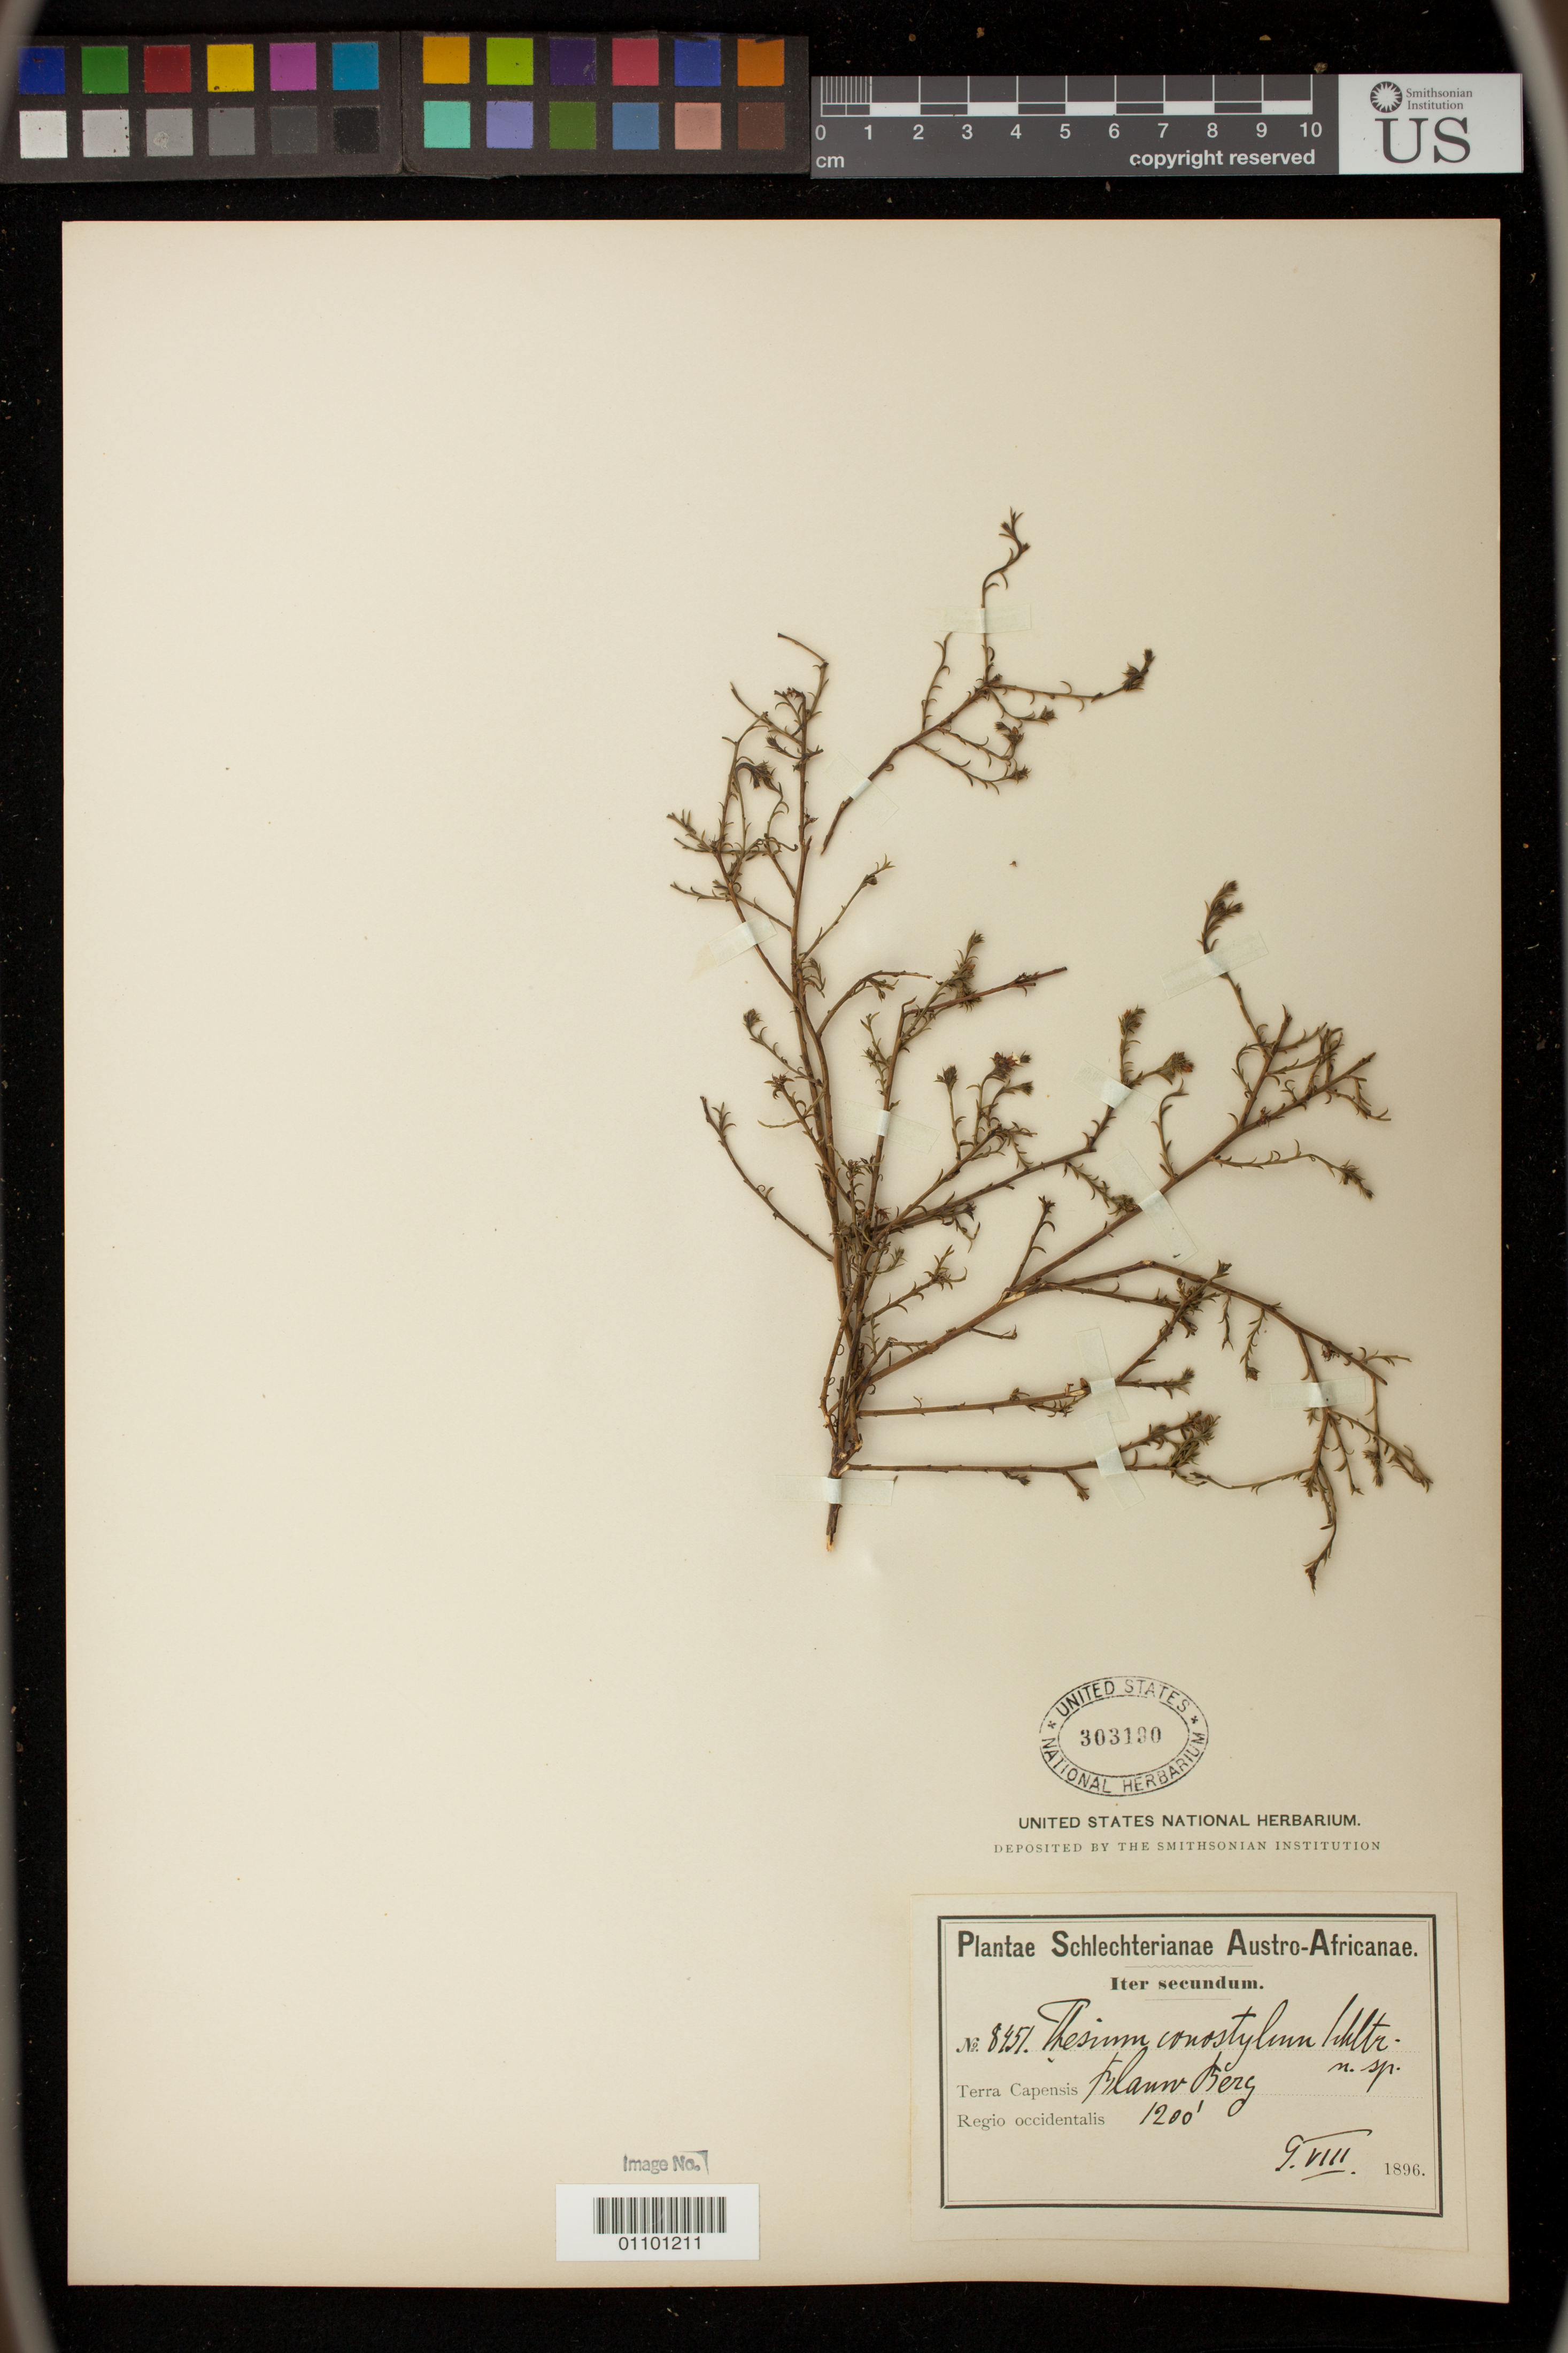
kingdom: Plantae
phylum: Tracheophyta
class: Magnoliopsida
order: Santalales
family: Thesiaceae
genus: Thesium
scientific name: Thesium conostylum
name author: Schltr.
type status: Isotype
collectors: F. R. R. Schlechter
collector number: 8451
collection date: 1896-08-09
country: South Africa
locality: Regio occidentalis, Blauw Berg.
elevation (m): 366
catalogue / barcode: US 303190